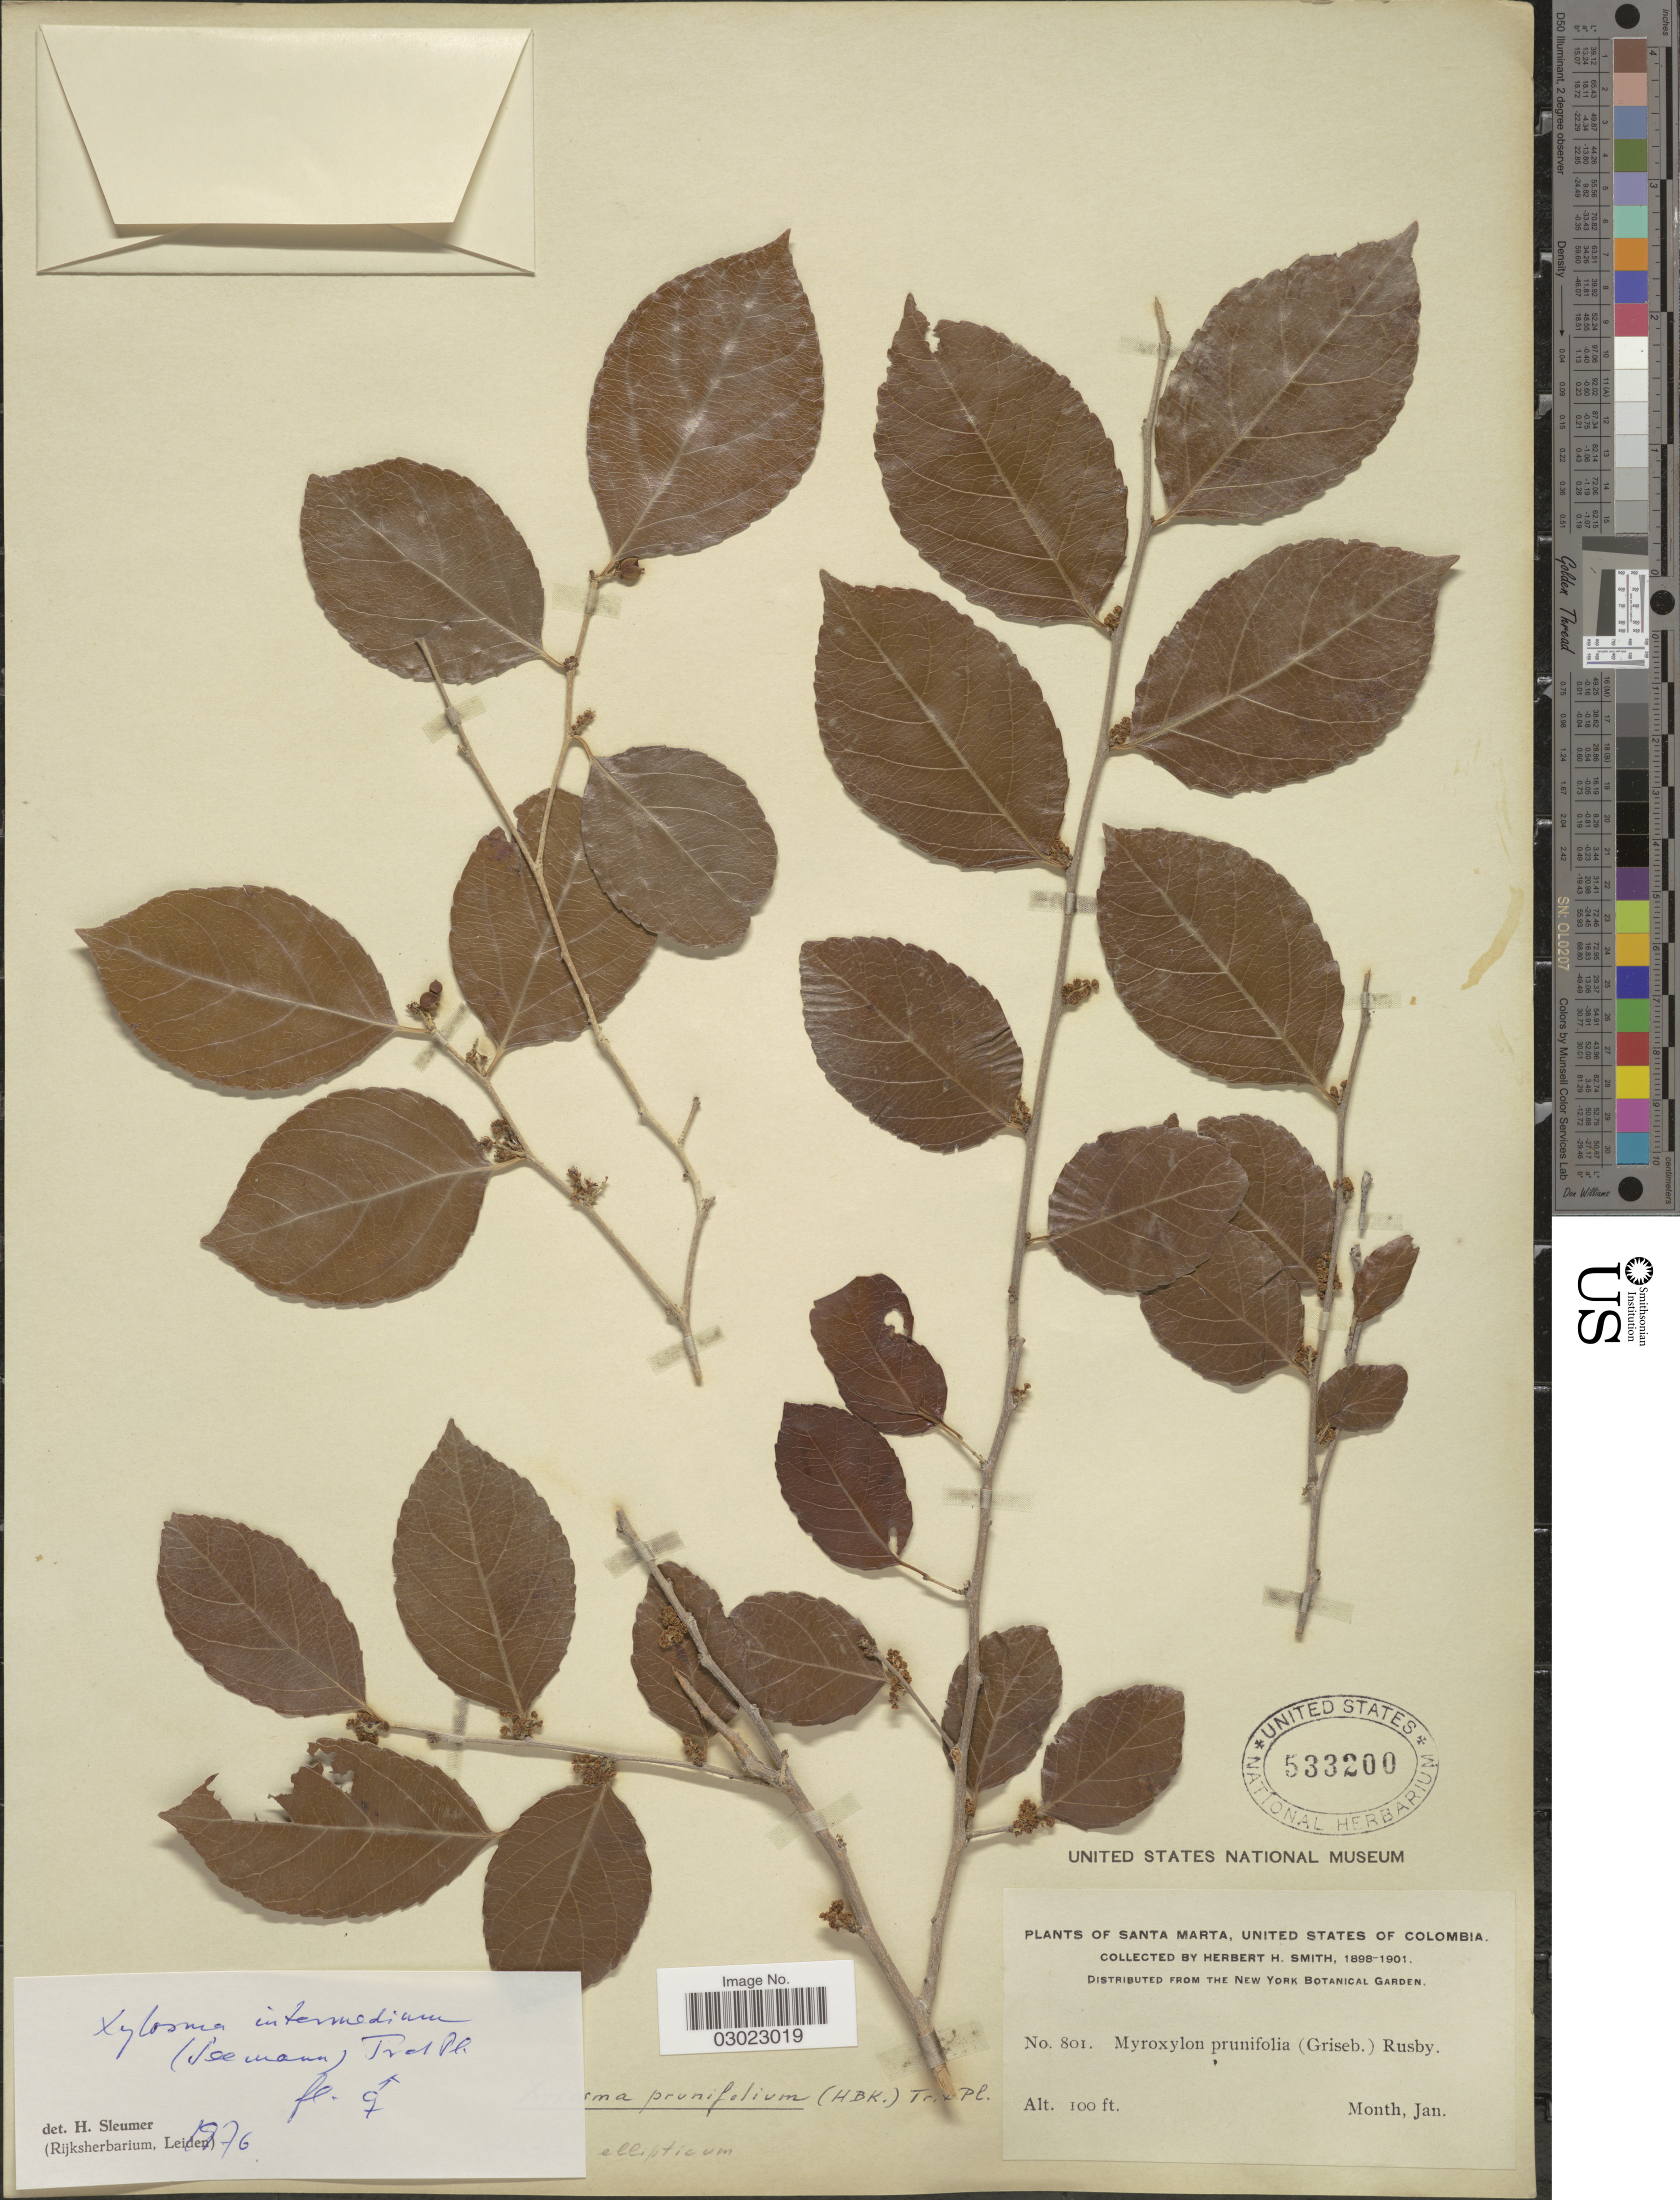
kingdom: Plantae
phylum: Tracheophyta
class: Magnoliopsida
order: Malpighiales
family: Salicaceae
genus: Xylosma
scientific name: Xylosma prunifolia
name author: (Kunth) Triana & Planch.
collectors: Herbert H. Smith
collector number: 801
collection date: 1898-01/1901-01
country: Colombia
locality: Santa Marta, United States of Colombia.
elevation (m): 30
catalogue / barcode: US 533200